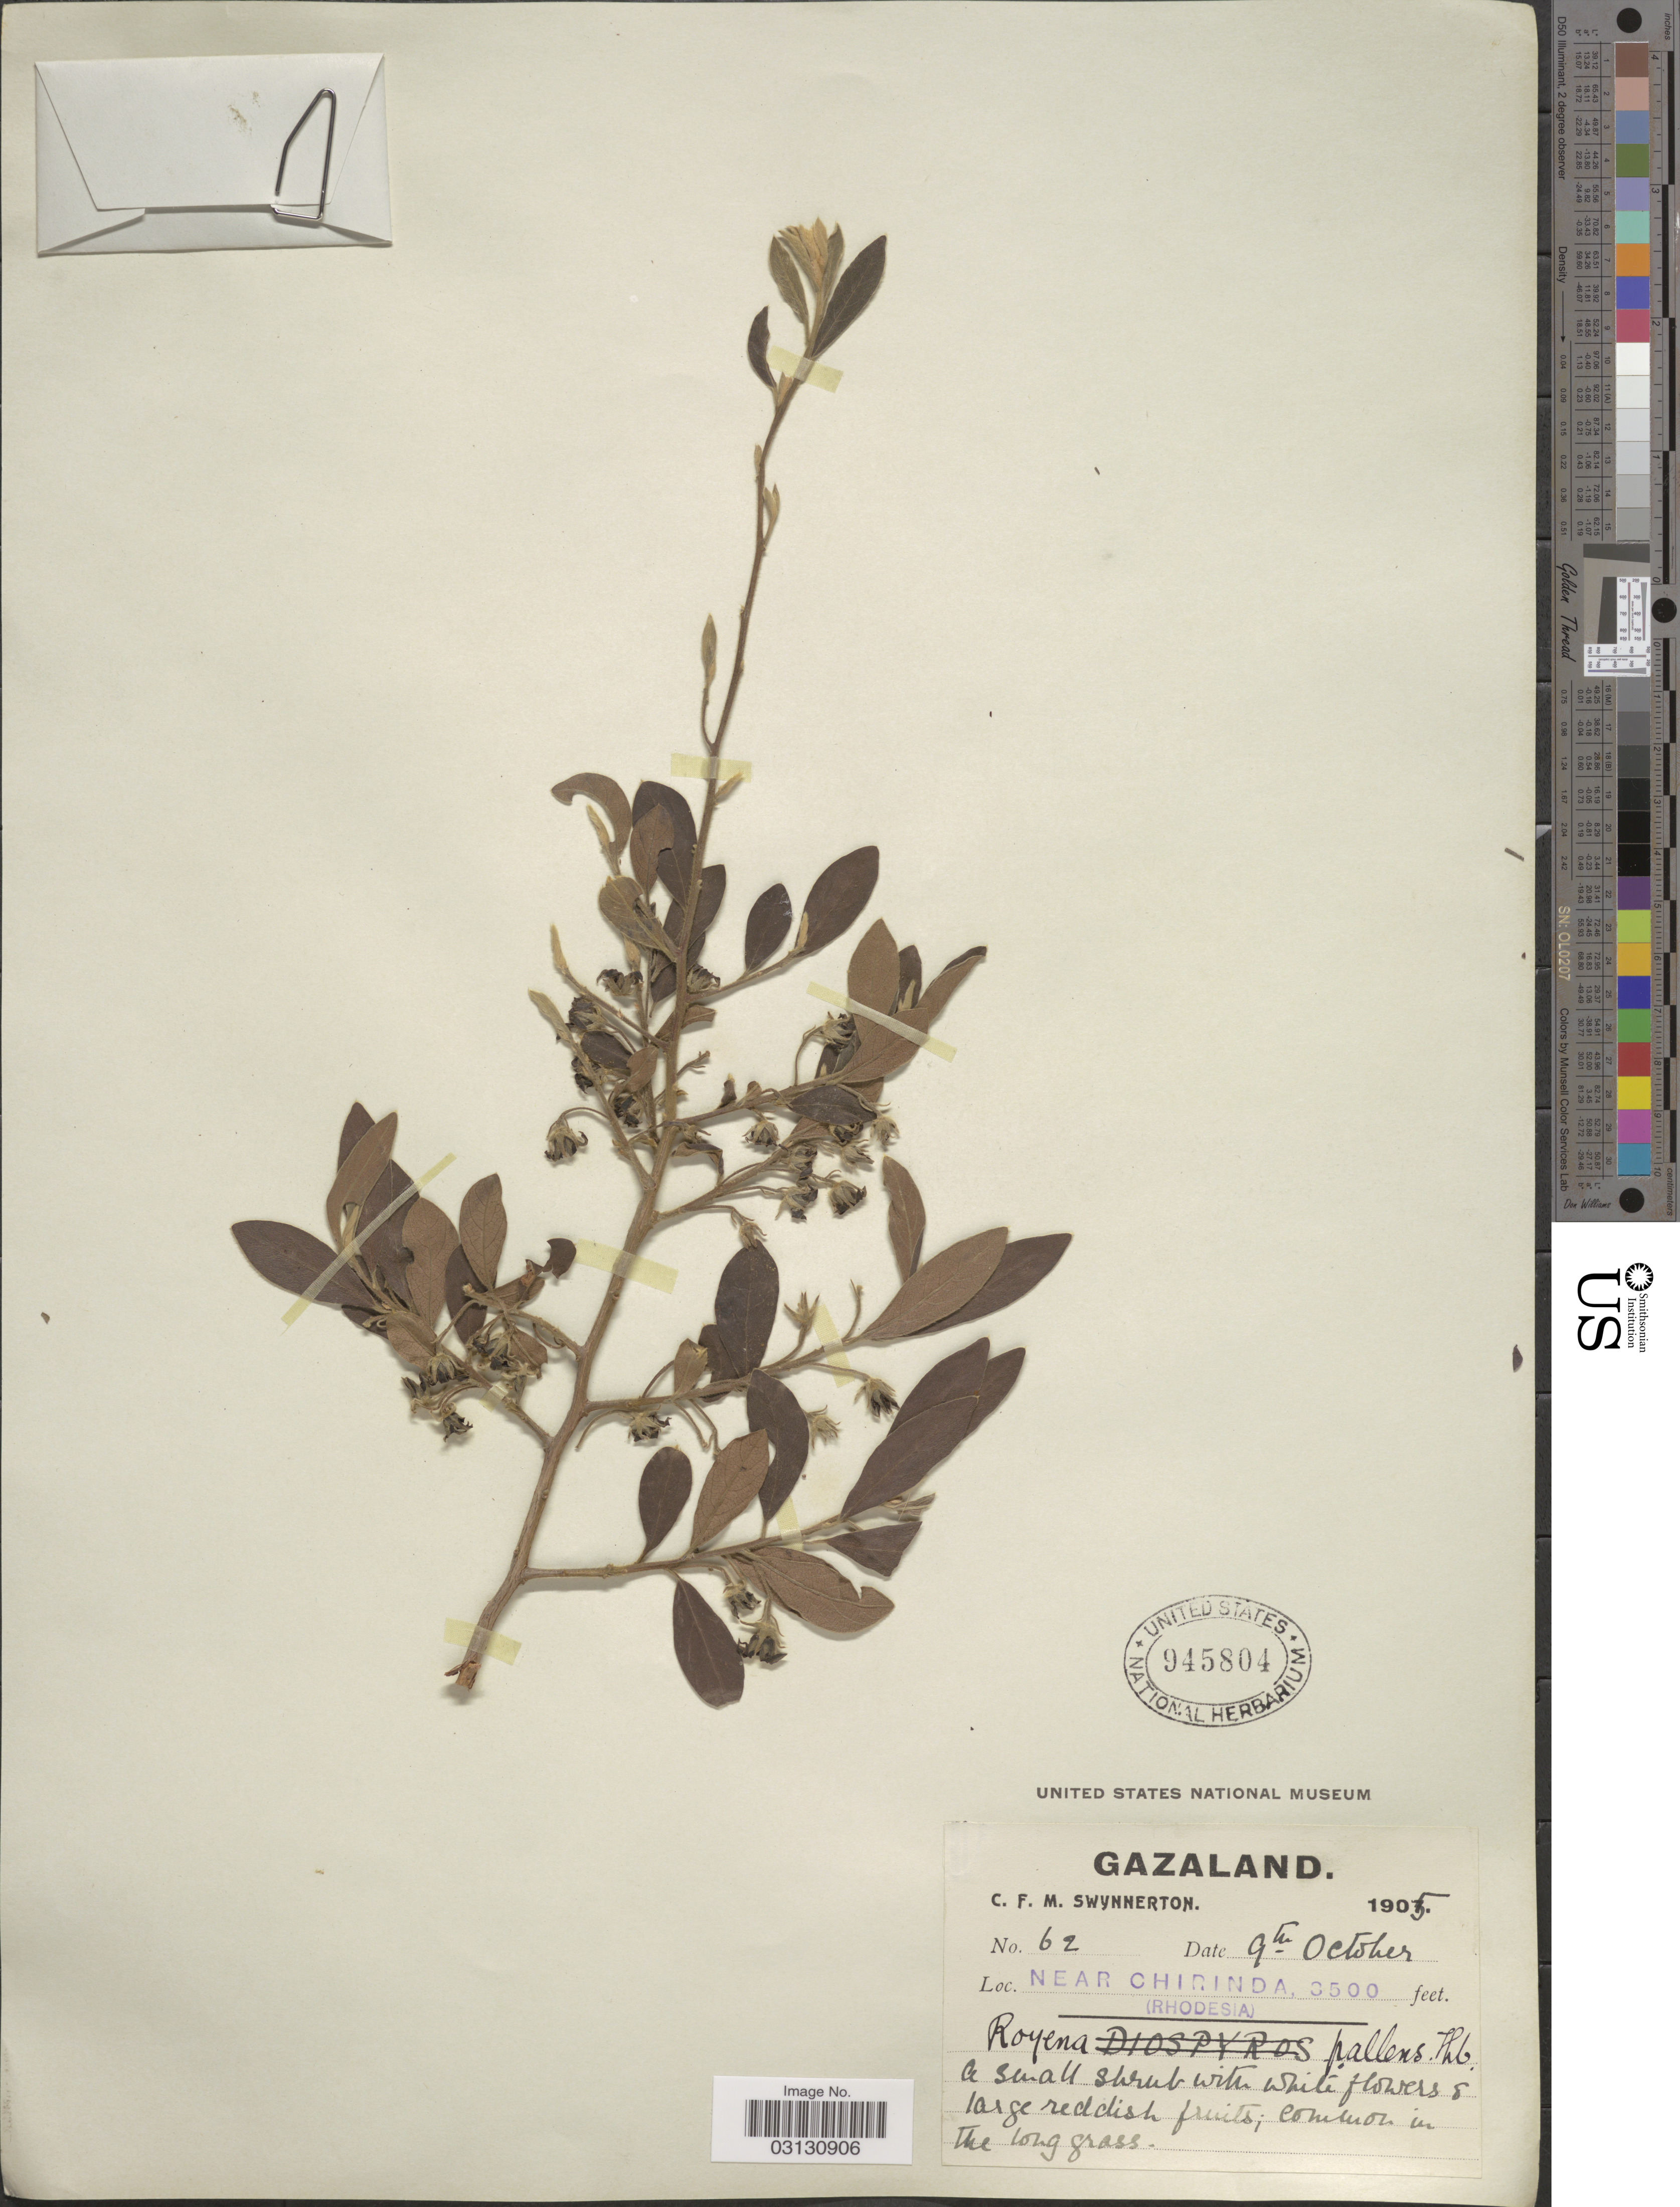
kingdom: Plantae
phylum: Tracheophyta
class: Magnoliopsida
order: Ericales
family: Ebenaceae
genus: Royena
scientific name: Royena pallens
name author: Thunb.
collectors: C. Swynnerton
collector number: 62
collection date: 1905-08-09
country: Zimbabwe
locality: Gazaland. Near Chirinda, (Rhodesia).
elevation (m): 1067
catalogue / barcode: US 945804